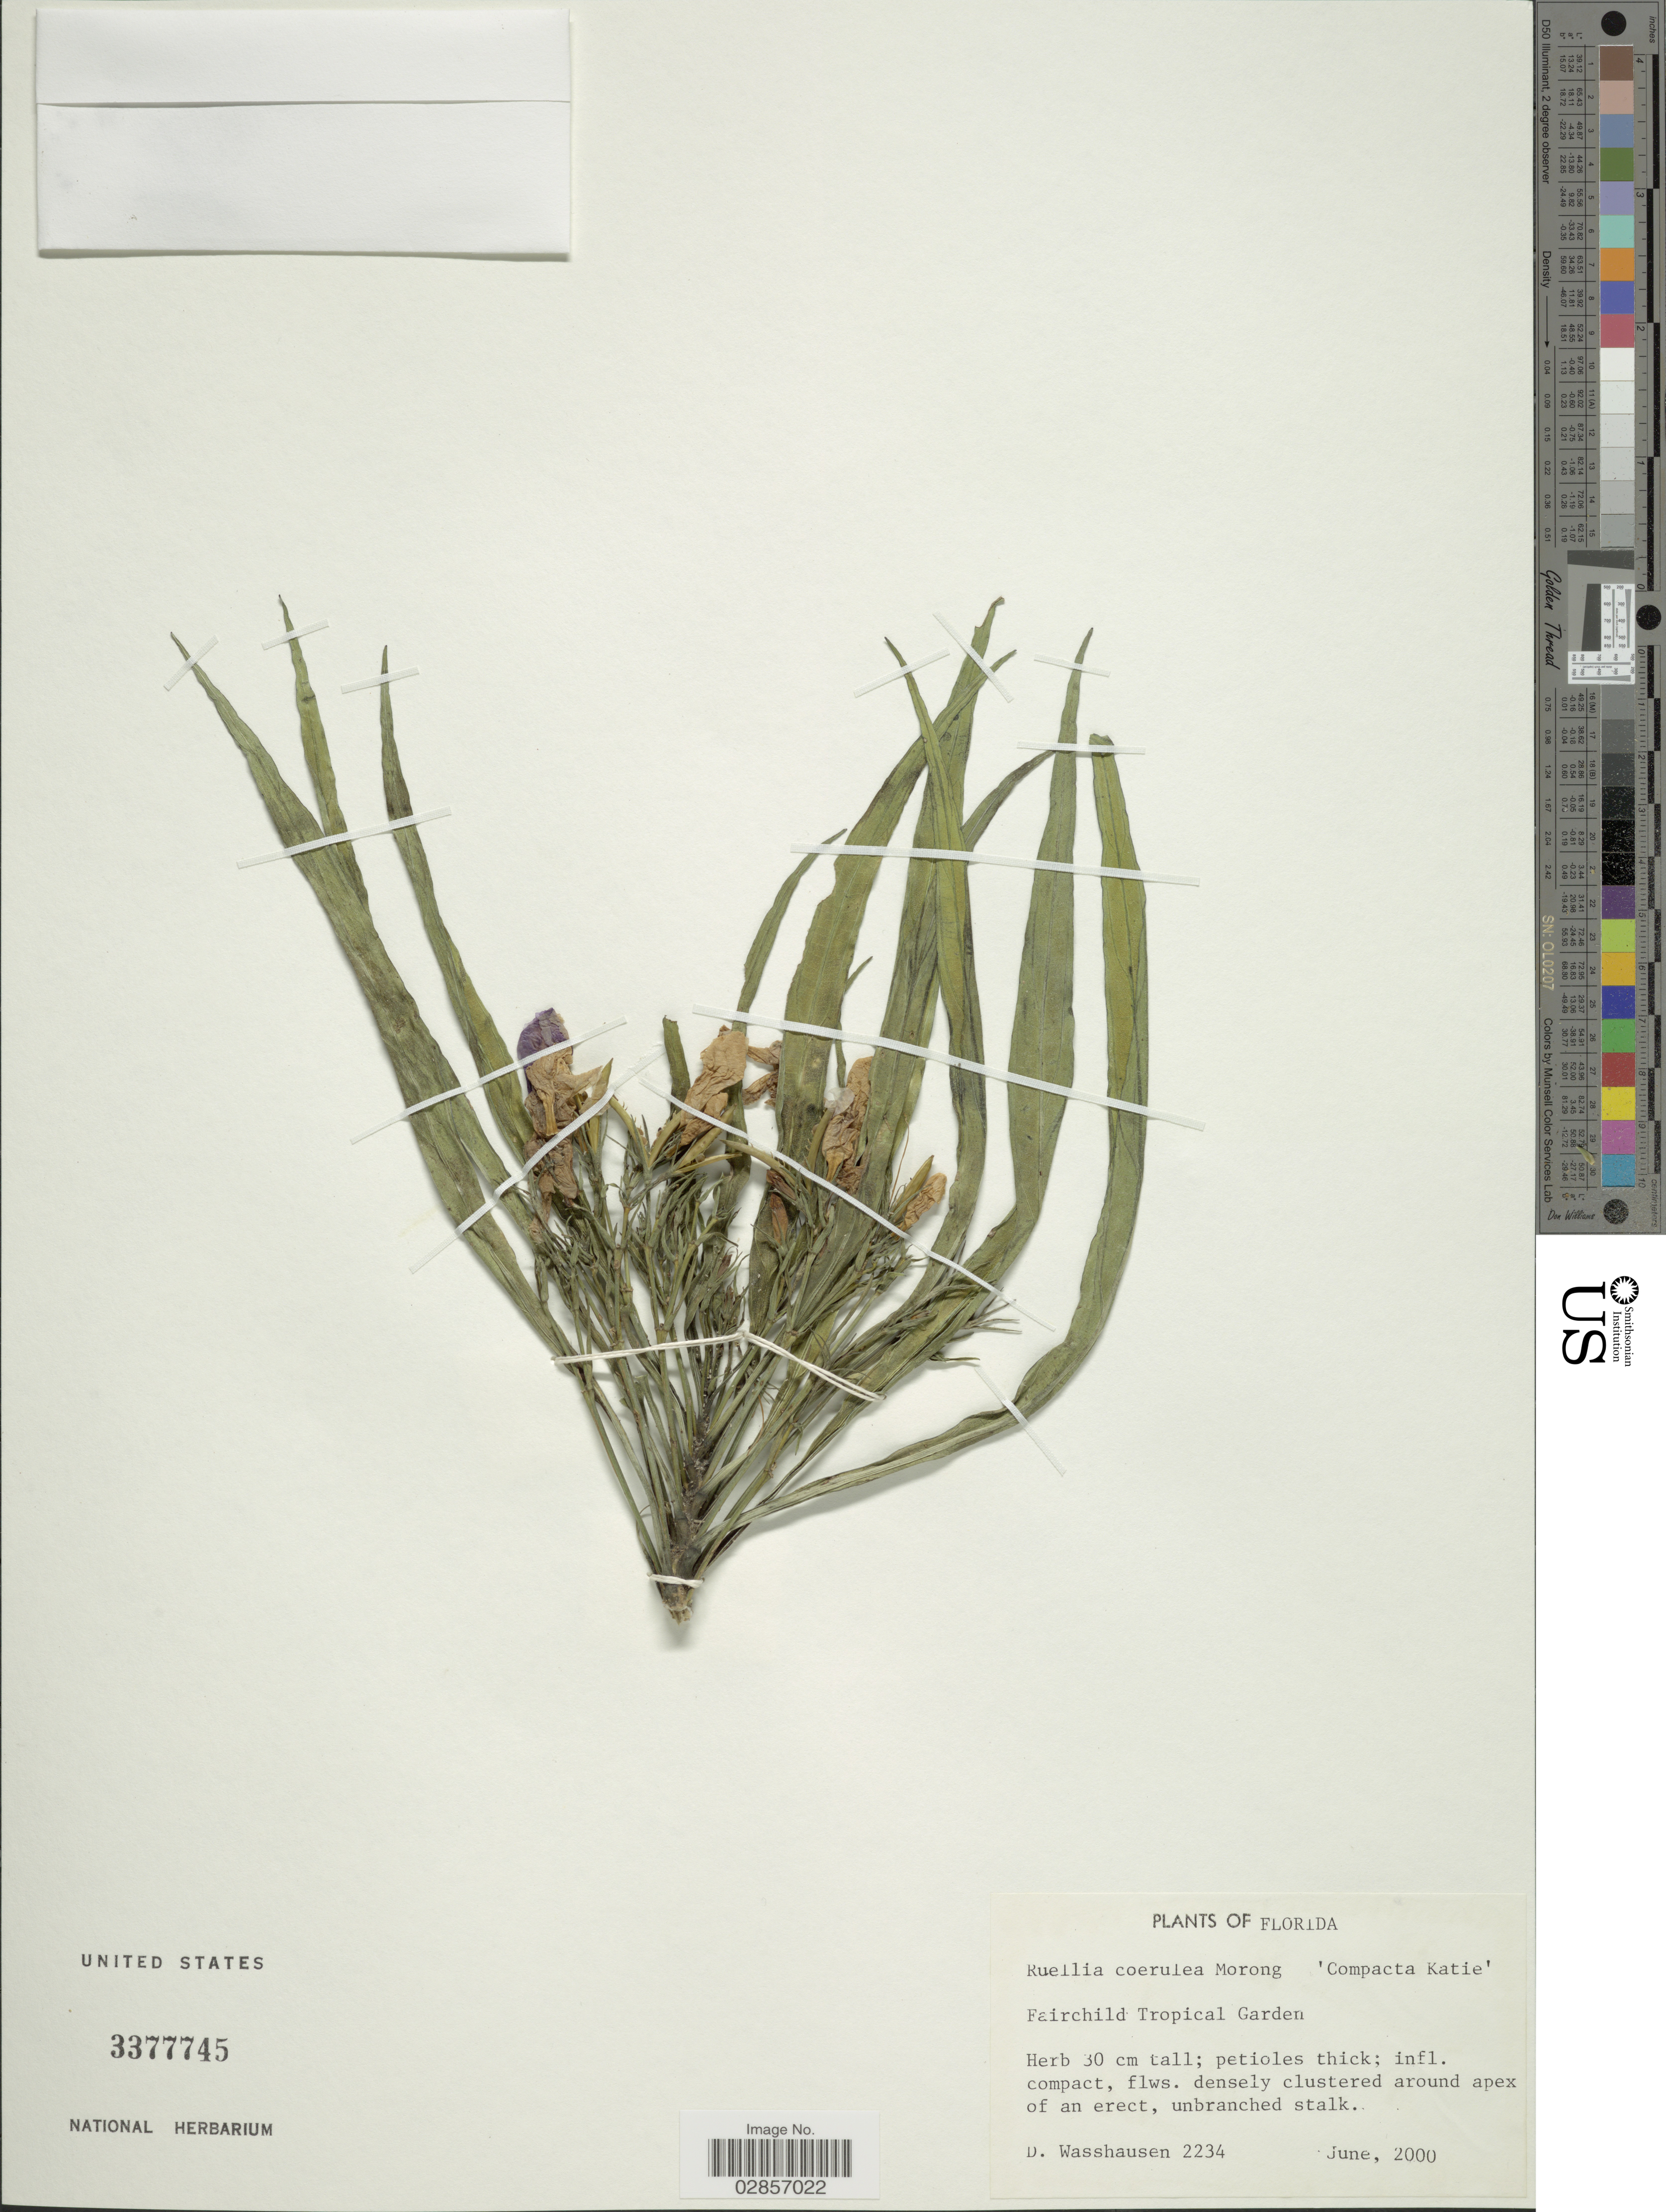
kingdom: Plantae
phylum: Tracheophyta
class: Magnoliopsida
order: Lamiales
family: Acanthaceae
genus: Ruellia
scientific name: Ruellia coerulea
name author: Morong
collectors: D. C. Wasshausen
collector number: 2234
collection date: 2000-06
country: United States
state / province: Florida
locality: Fairchild Tropical Garden.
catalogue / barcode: US 3377745